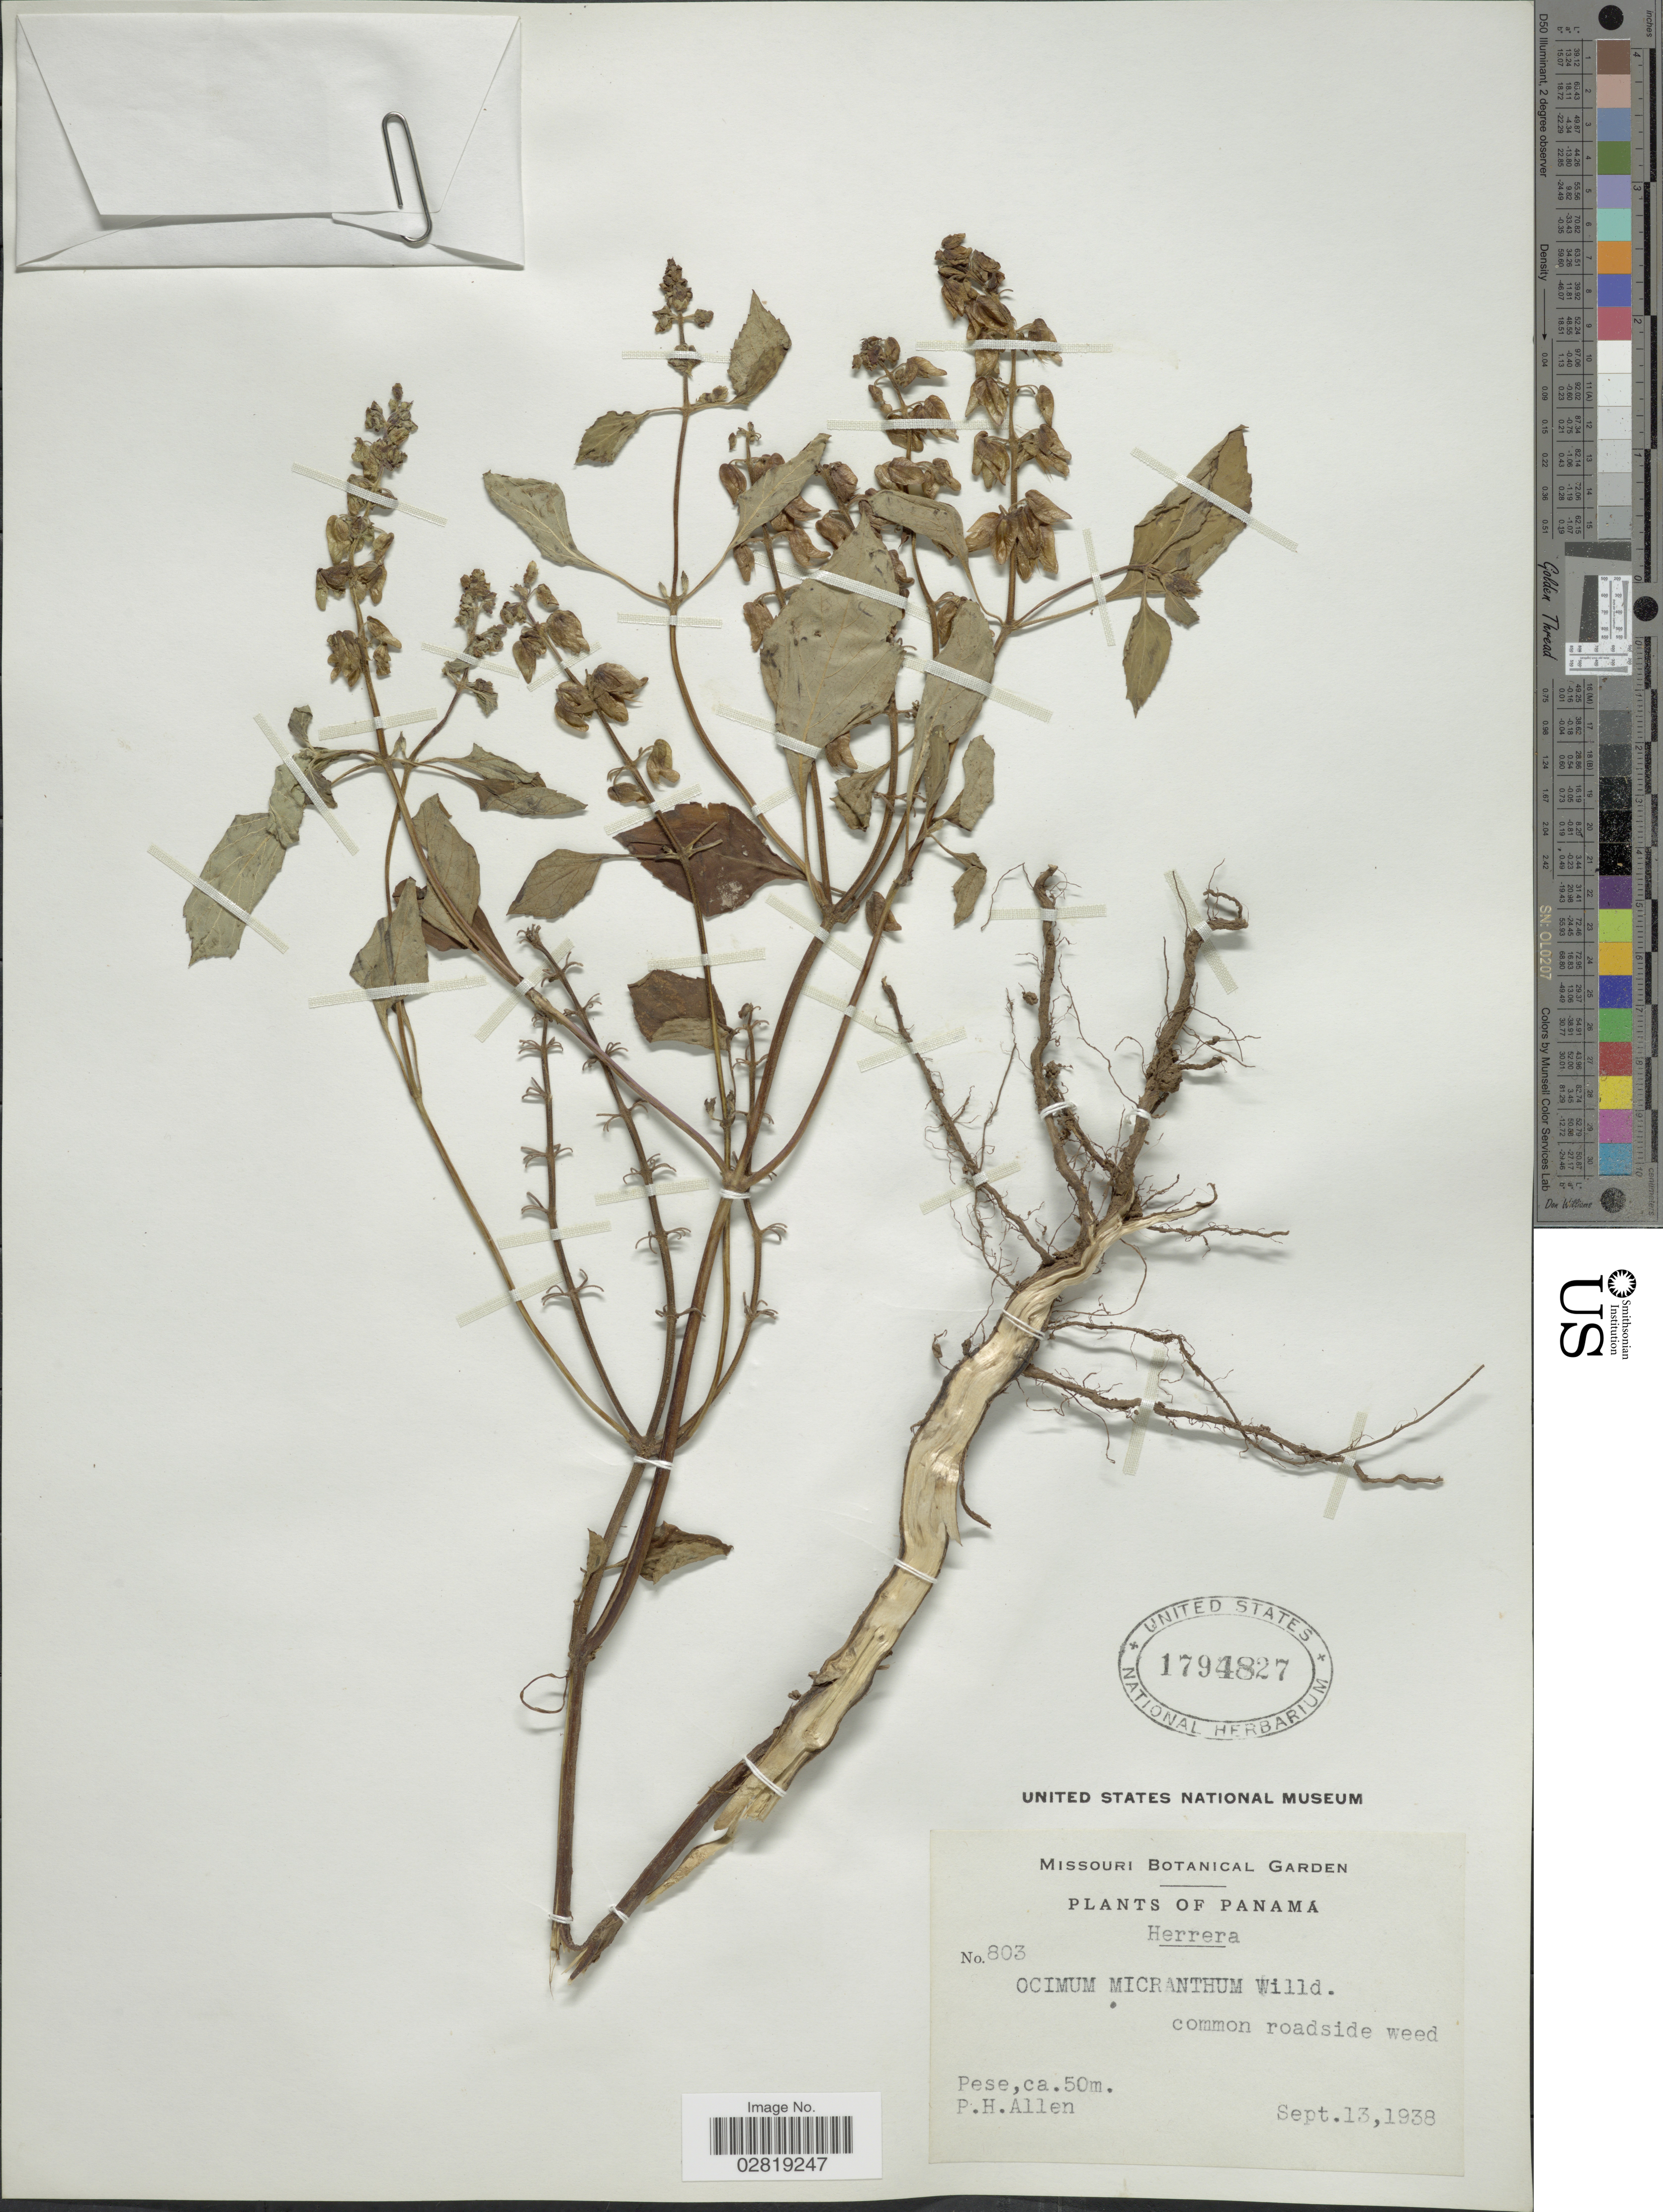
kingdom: Plantae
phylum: Tracheophyta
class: Magnoliopsida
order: Lamiales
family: Lamiaceae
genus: Ocimum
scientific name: Ocimum campechianum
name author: Mill.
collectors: P. H. Allen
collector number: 803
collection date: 1938-09-13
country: Panama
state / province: Herrera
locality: Pese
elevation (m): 50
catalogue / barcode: US 1794827